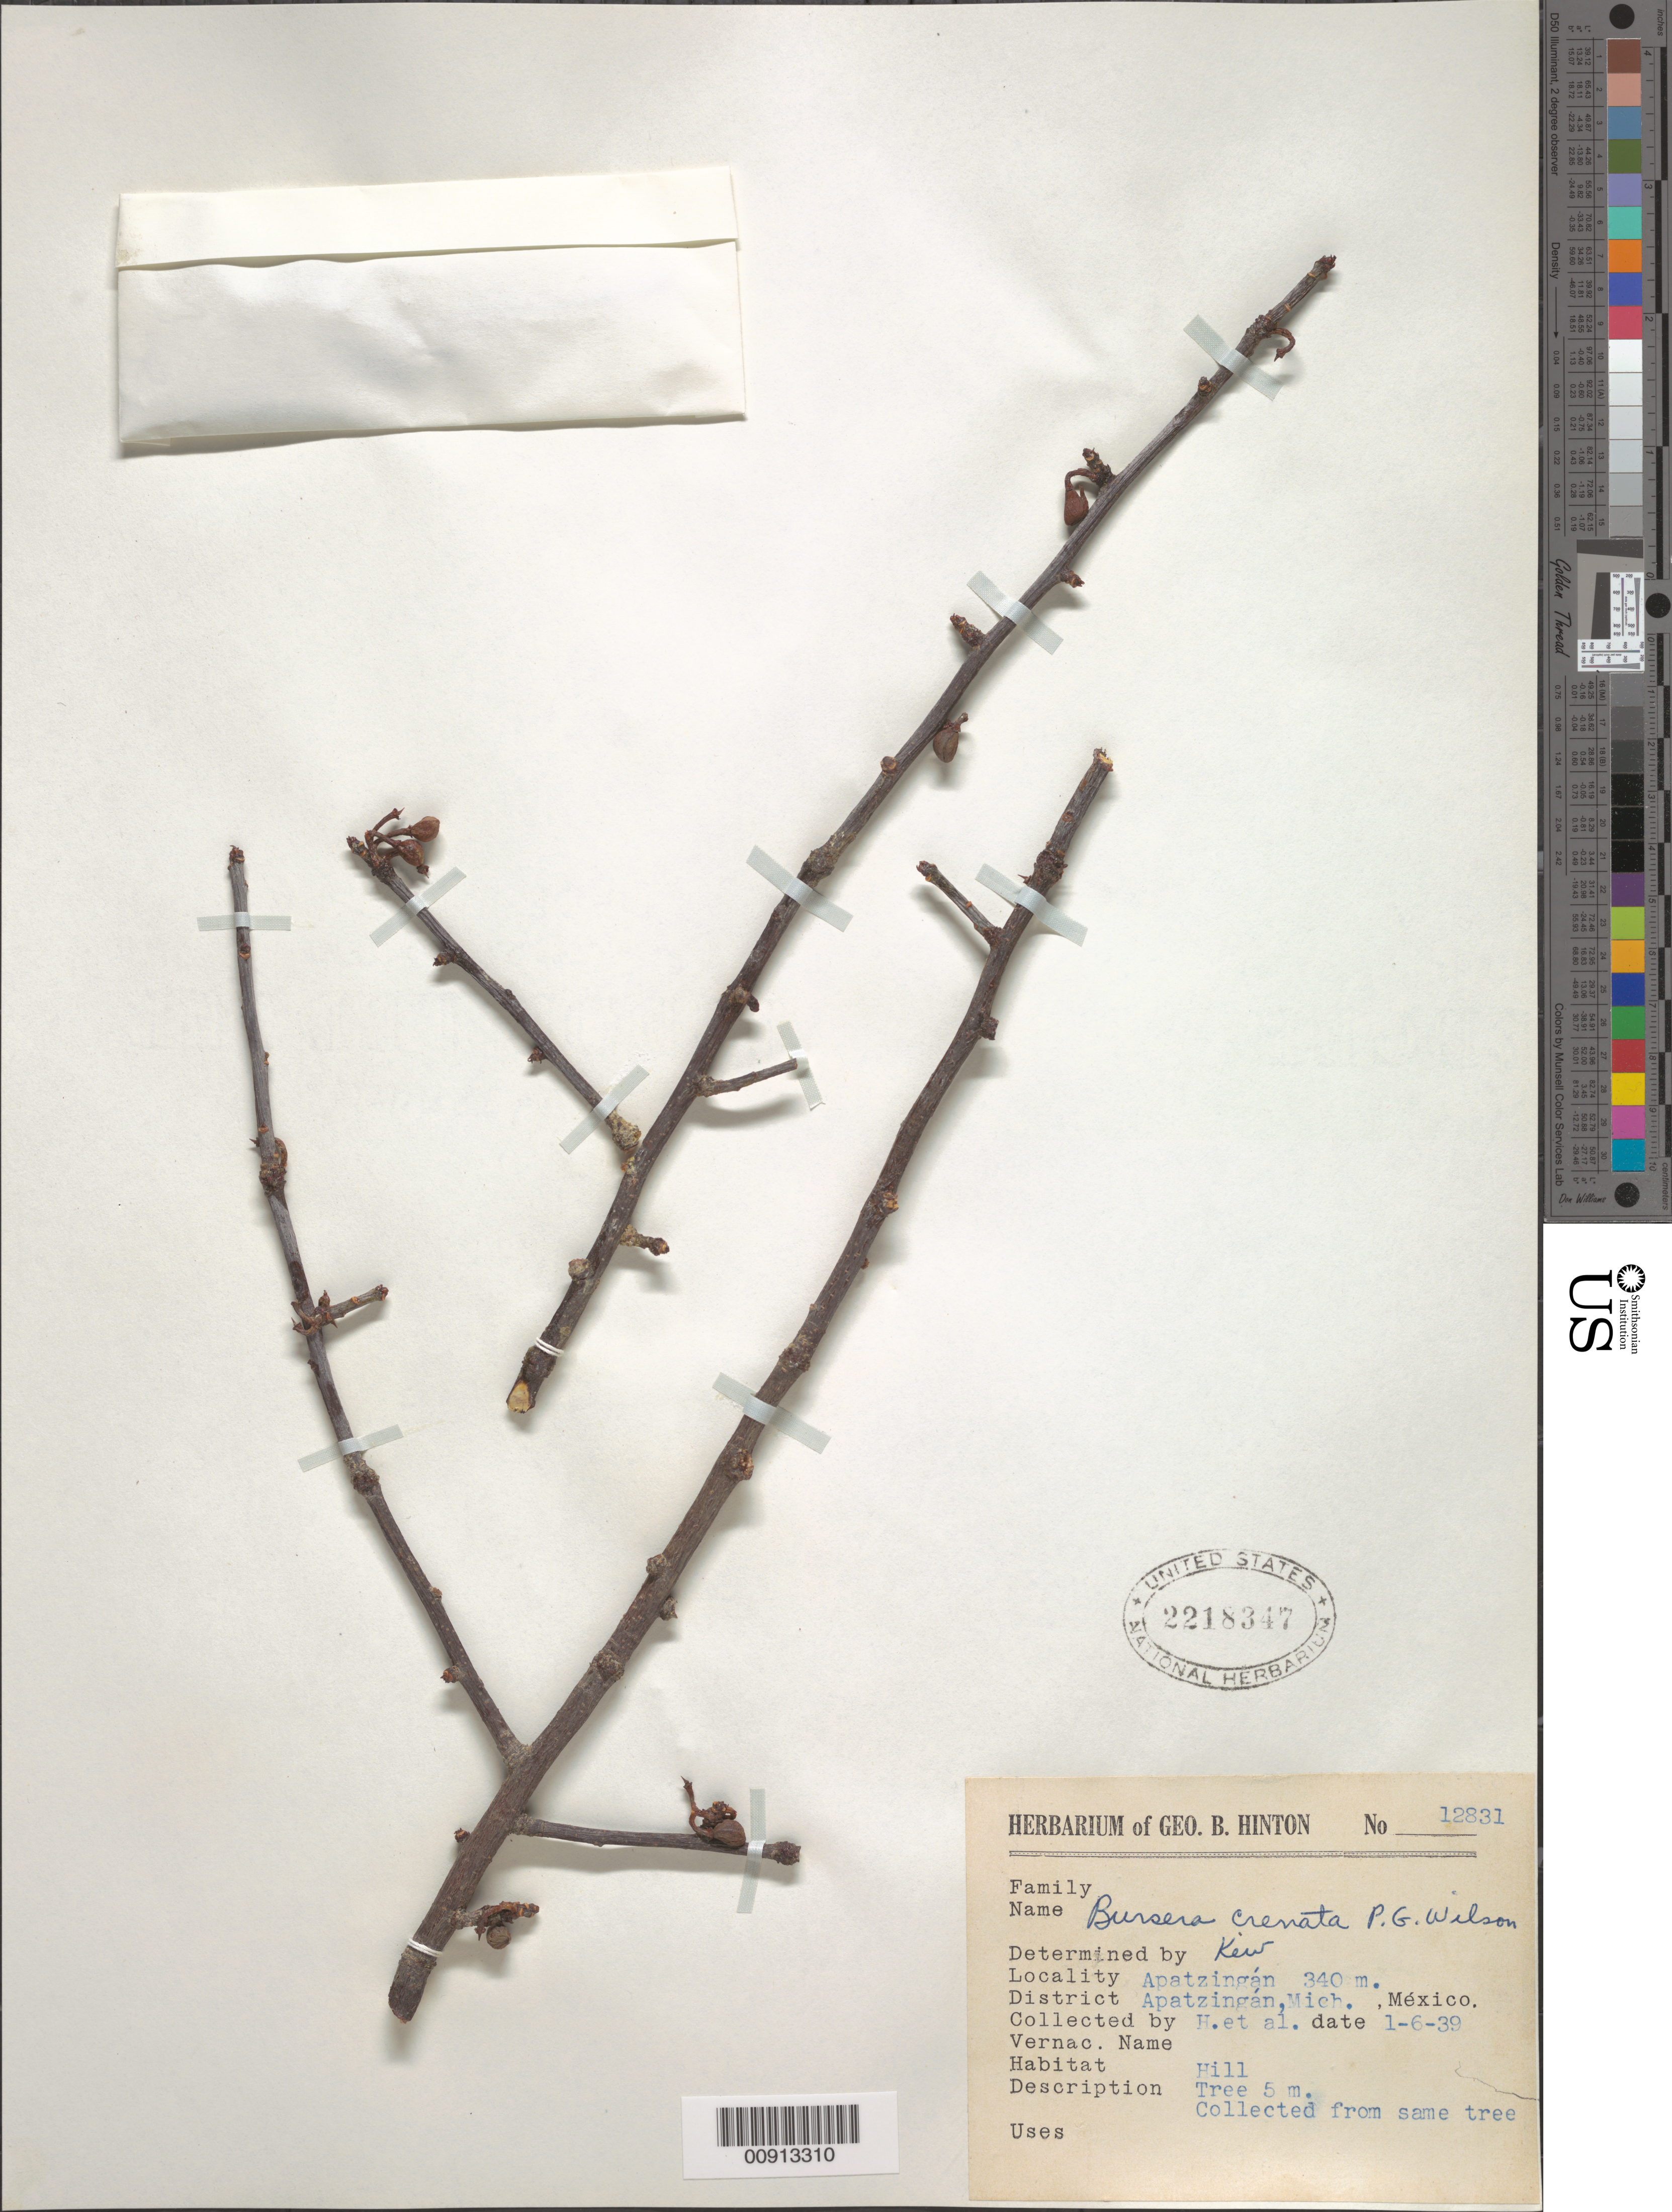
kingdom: Plantae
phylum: Tracheophyta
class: Magnoliopsida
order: Sapindales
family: Burseraceae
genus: Bursera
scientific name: Bursera crenata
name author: Paul G. Wilson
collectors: G. B. Hinton & et al.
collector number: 12831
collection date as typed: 06 Jan 1939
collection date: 1939-01-06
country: Mexico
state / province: Michoacán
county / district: Apatzingán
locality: Apatzingán, District Apatzingán, Michoacán.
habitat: Hill.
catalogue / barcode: US 2218347